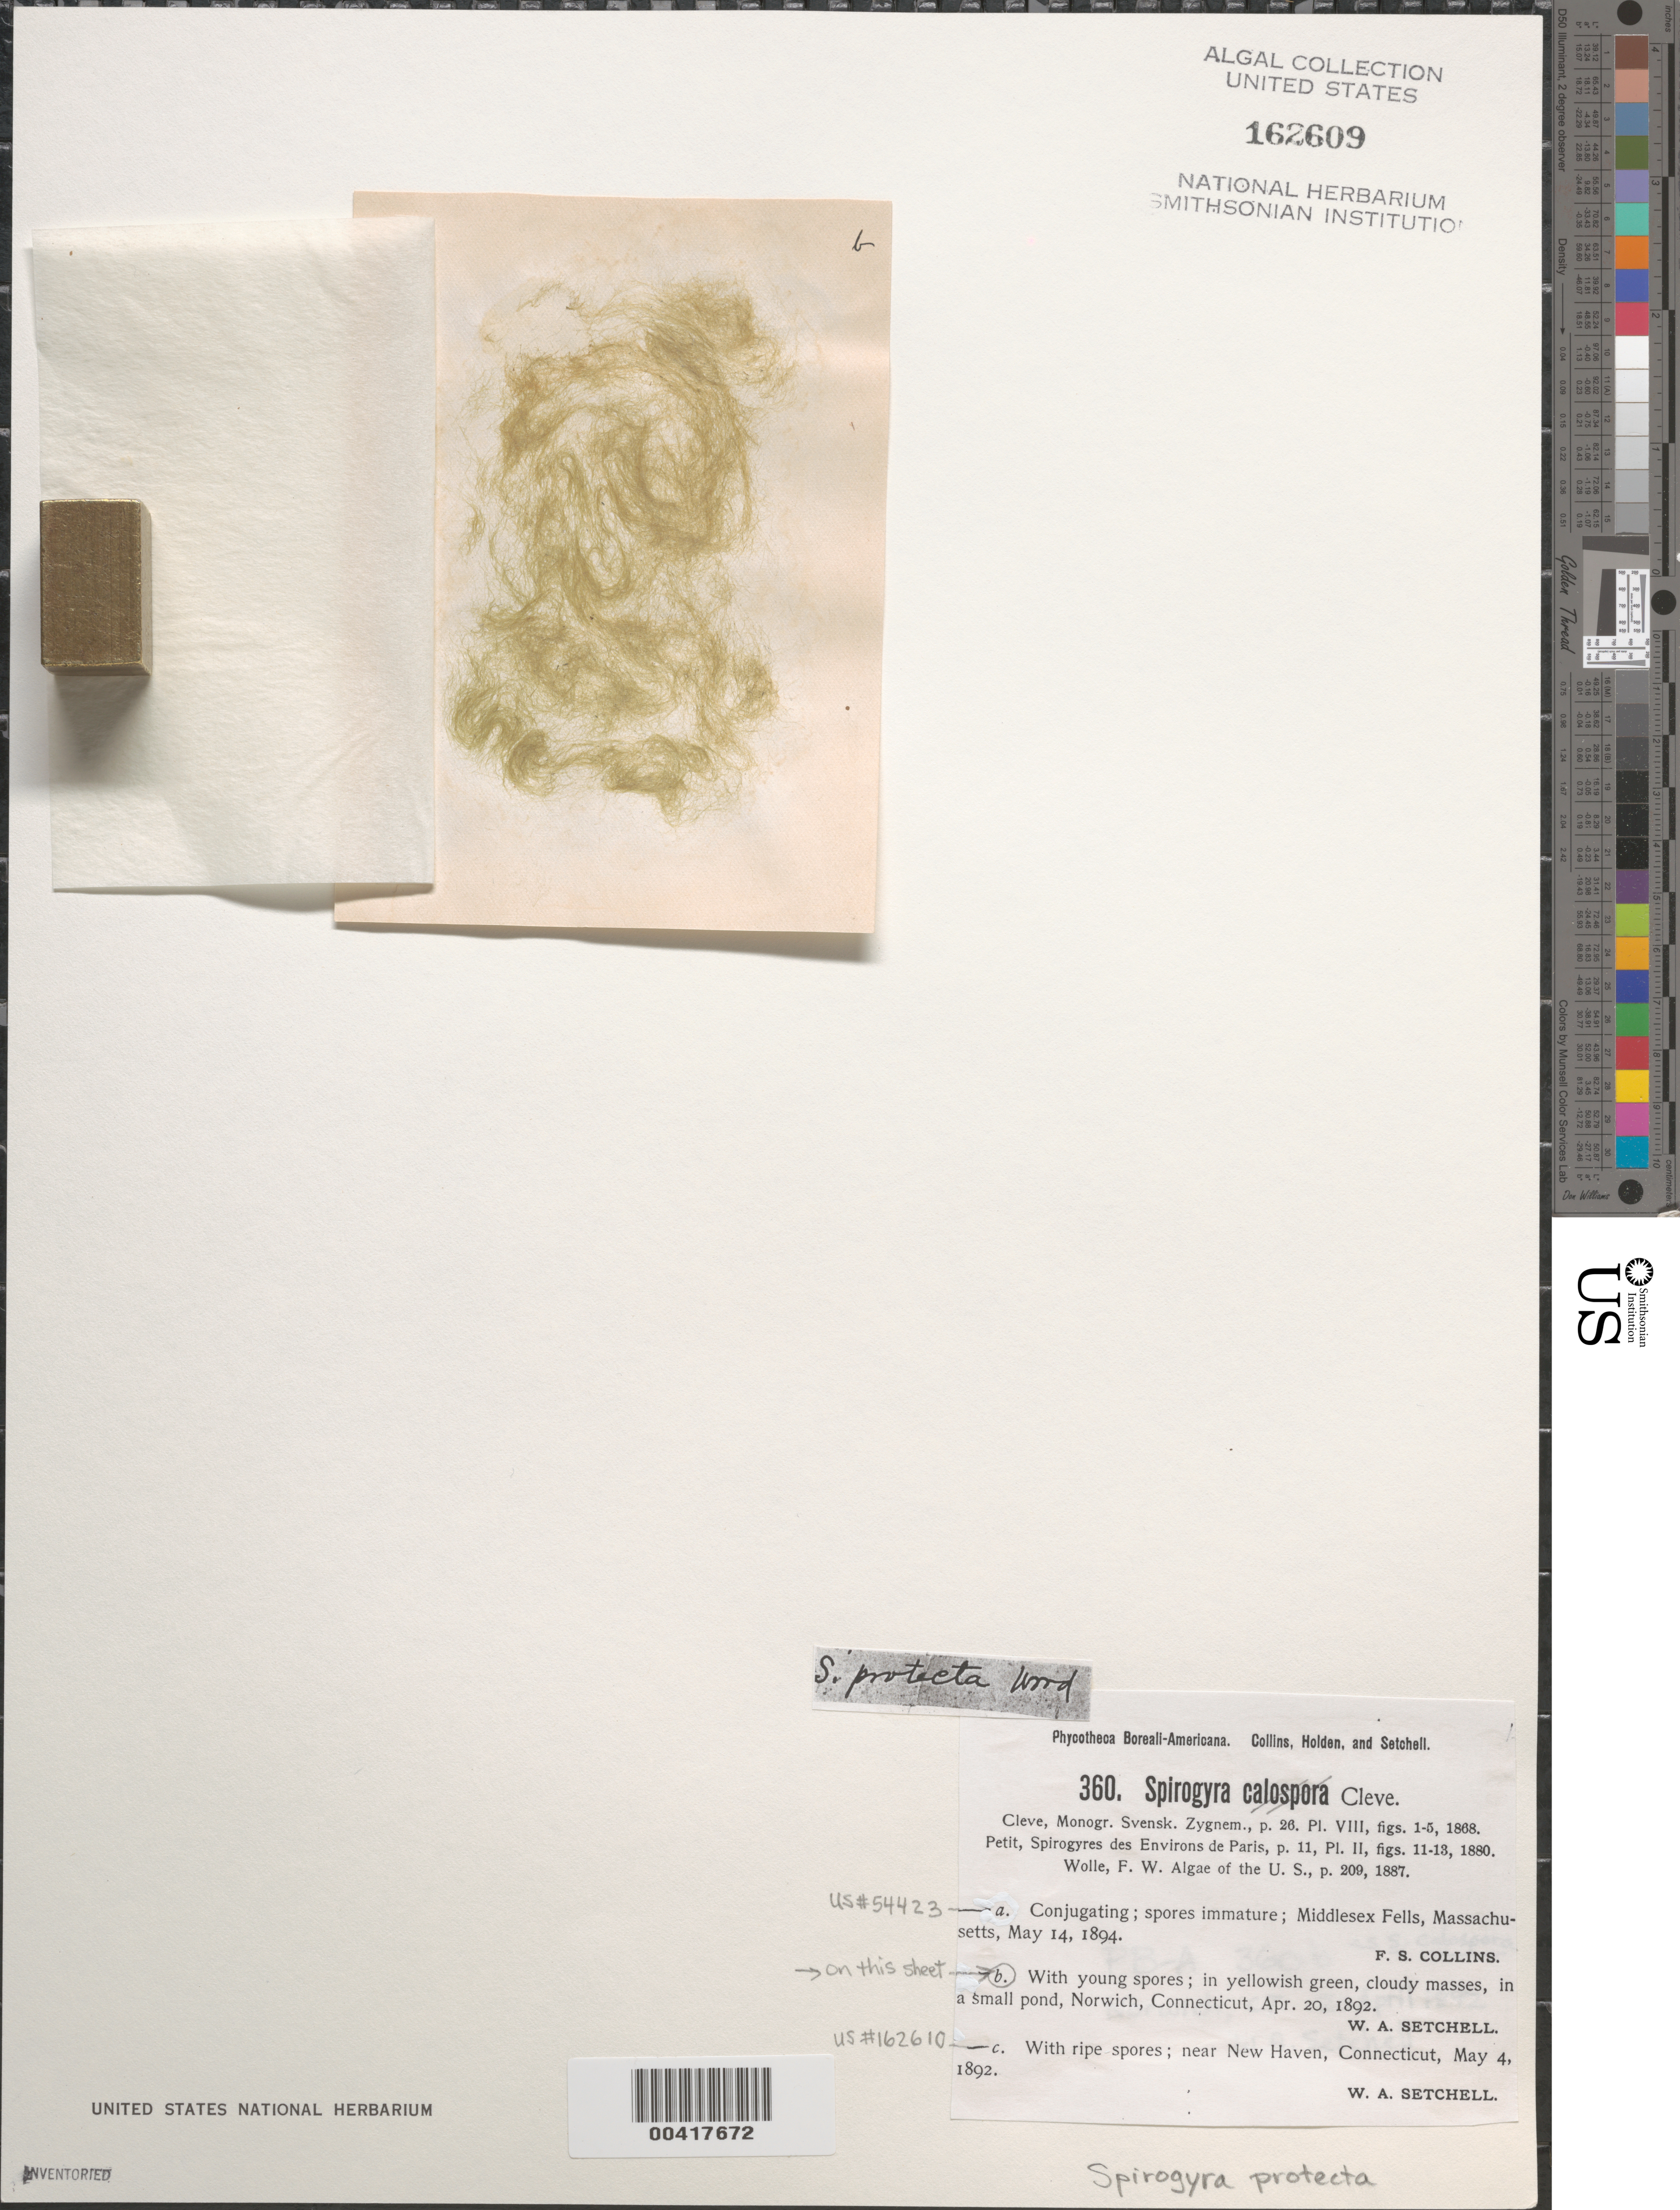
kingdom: Plantae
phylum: Charophyta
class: Zygnematophyceae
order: Zygnematales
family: Zygnemataceae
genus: Spirogyra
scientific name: Spirogyra protecta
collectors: W. Setchell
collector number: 360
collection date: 1892-04-20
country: United States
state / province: Connecticut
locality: Norwich.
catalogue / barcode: US 162609